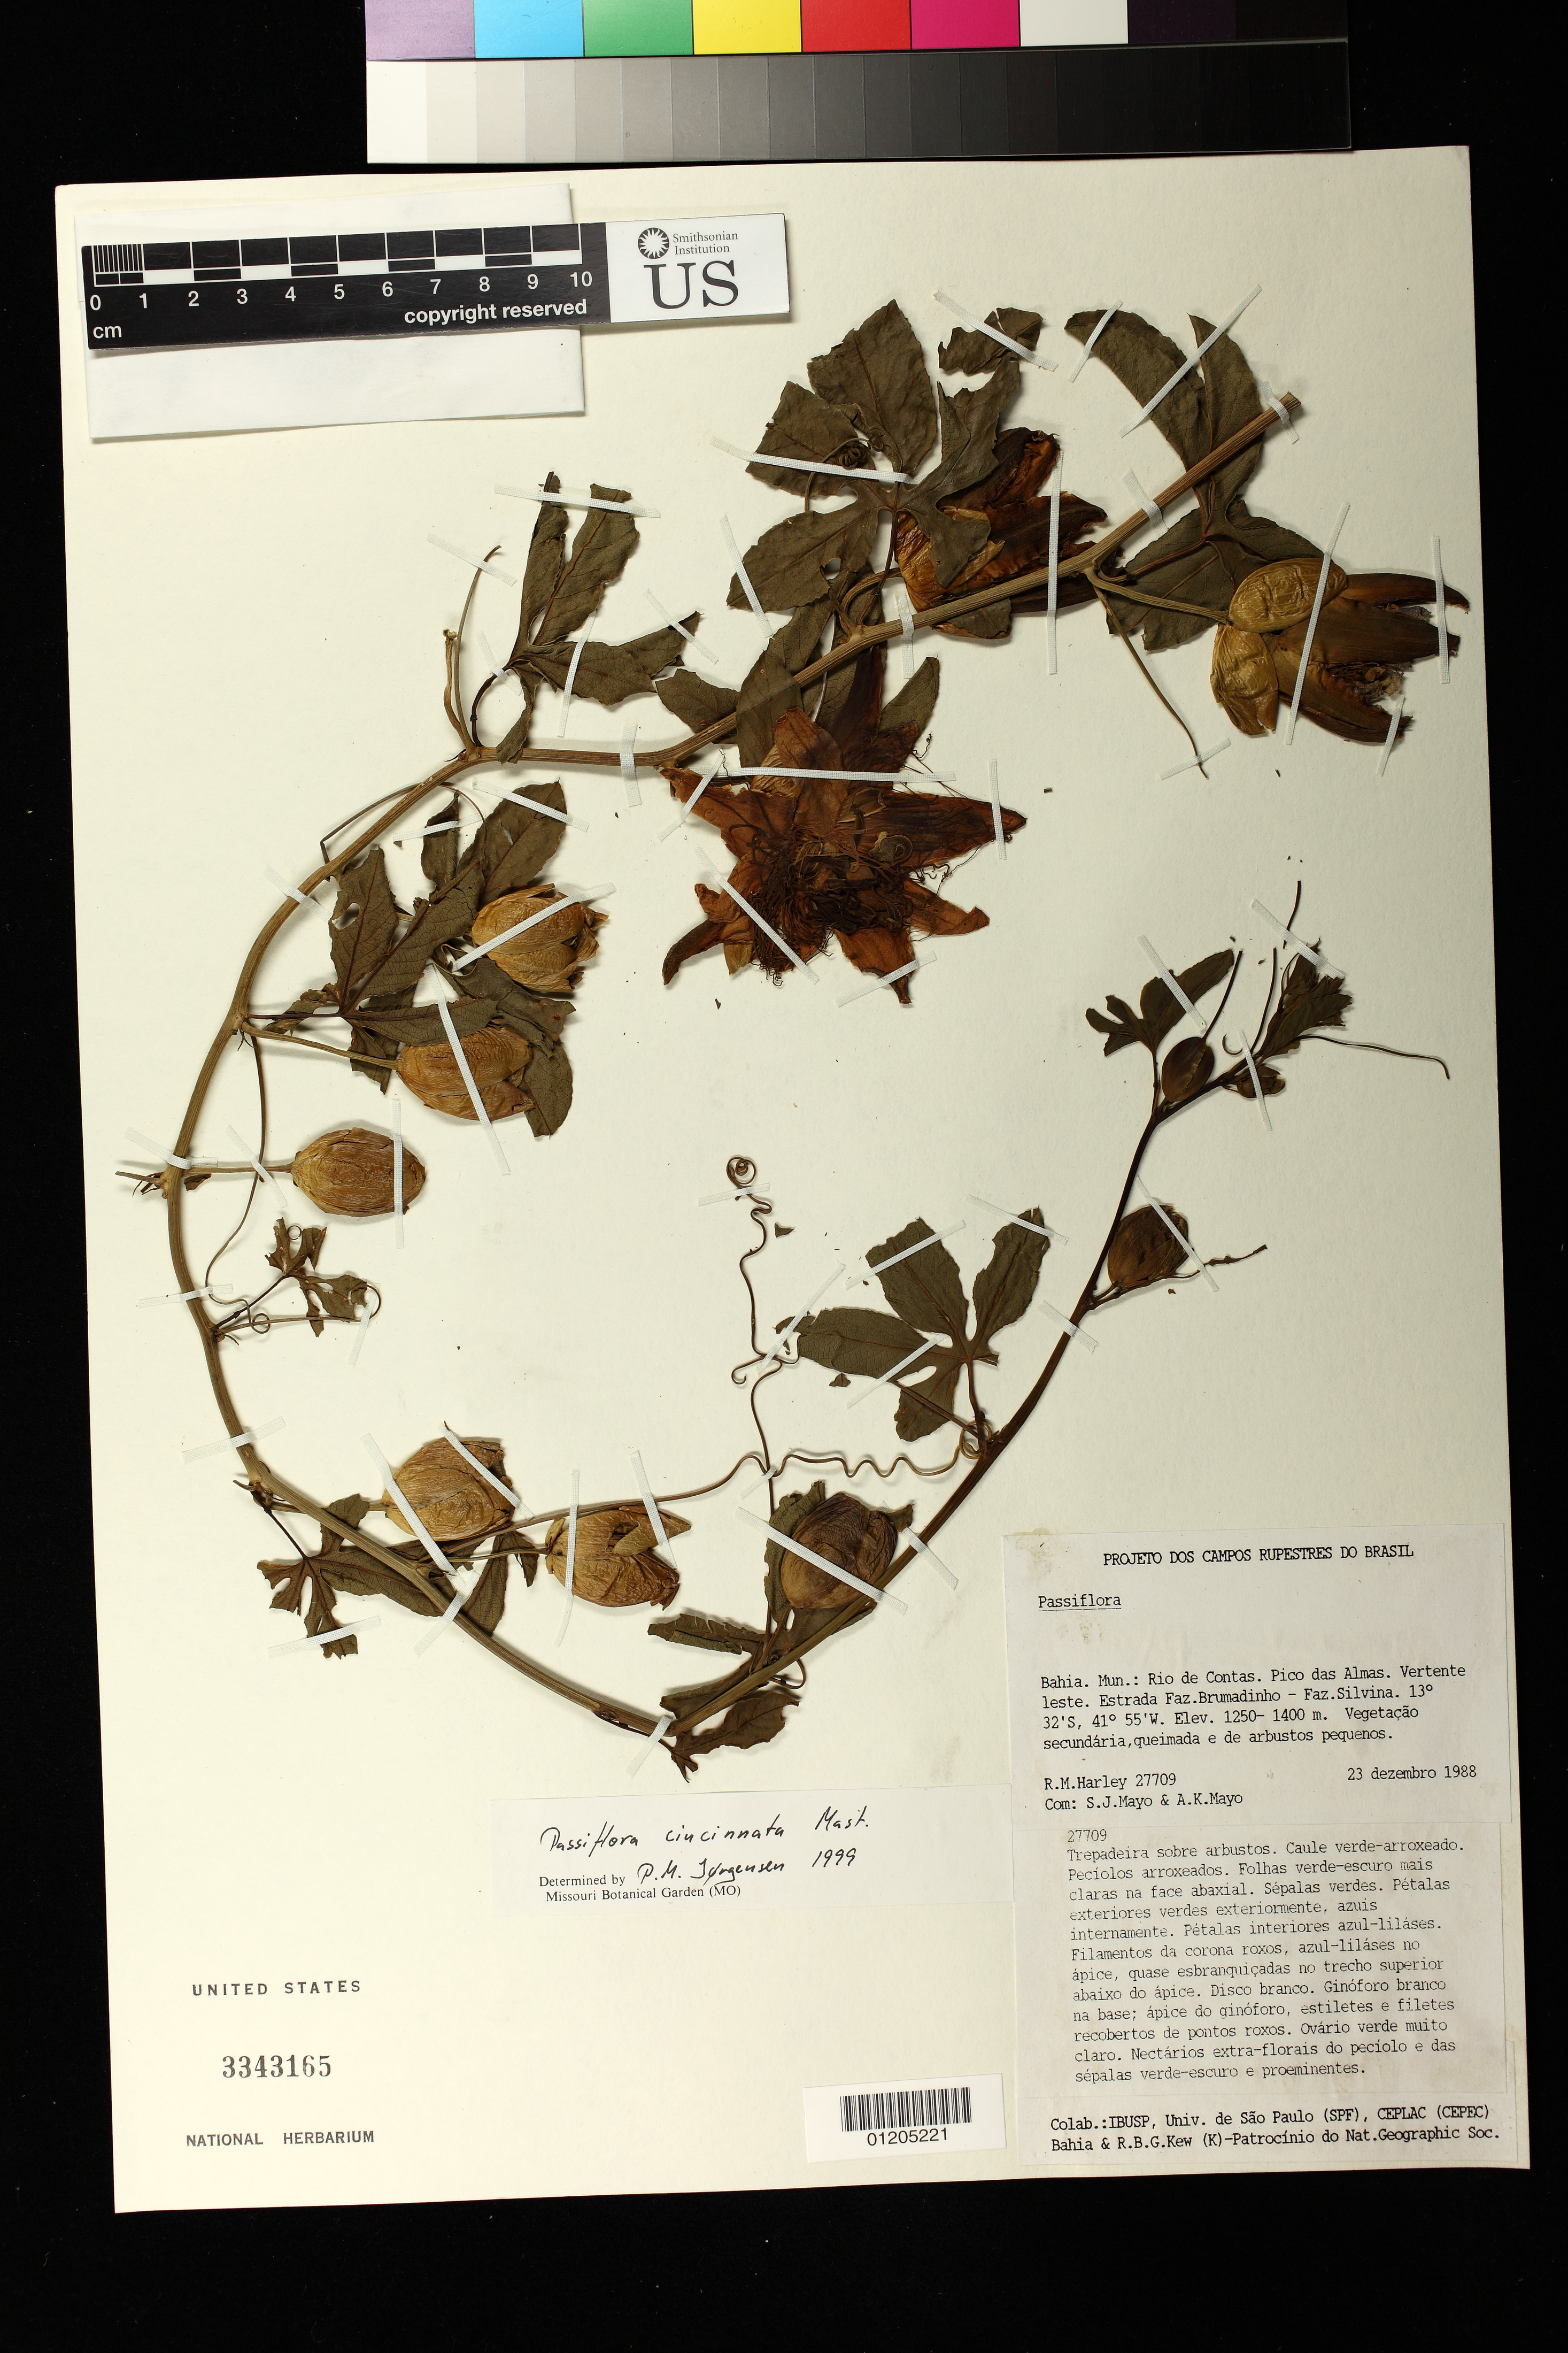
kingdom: Plantae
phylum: Tracheophyta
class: Magnoliopsida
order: Malpighiales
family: Passifloraceae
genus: Passiflora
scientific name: Passiflora cincinnata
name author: Mast.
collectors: R. M. Harley, S. J. Mayo & A. Mayo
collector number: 27709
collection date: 1988-12-23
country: Brazil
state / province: Bahia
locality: Mun.: Rio de Contas. Pico das Almas. Vertente leste. Estrada Faz. Brumadinho - Faz. Silvina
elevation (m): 1250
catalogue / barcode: US 3343165